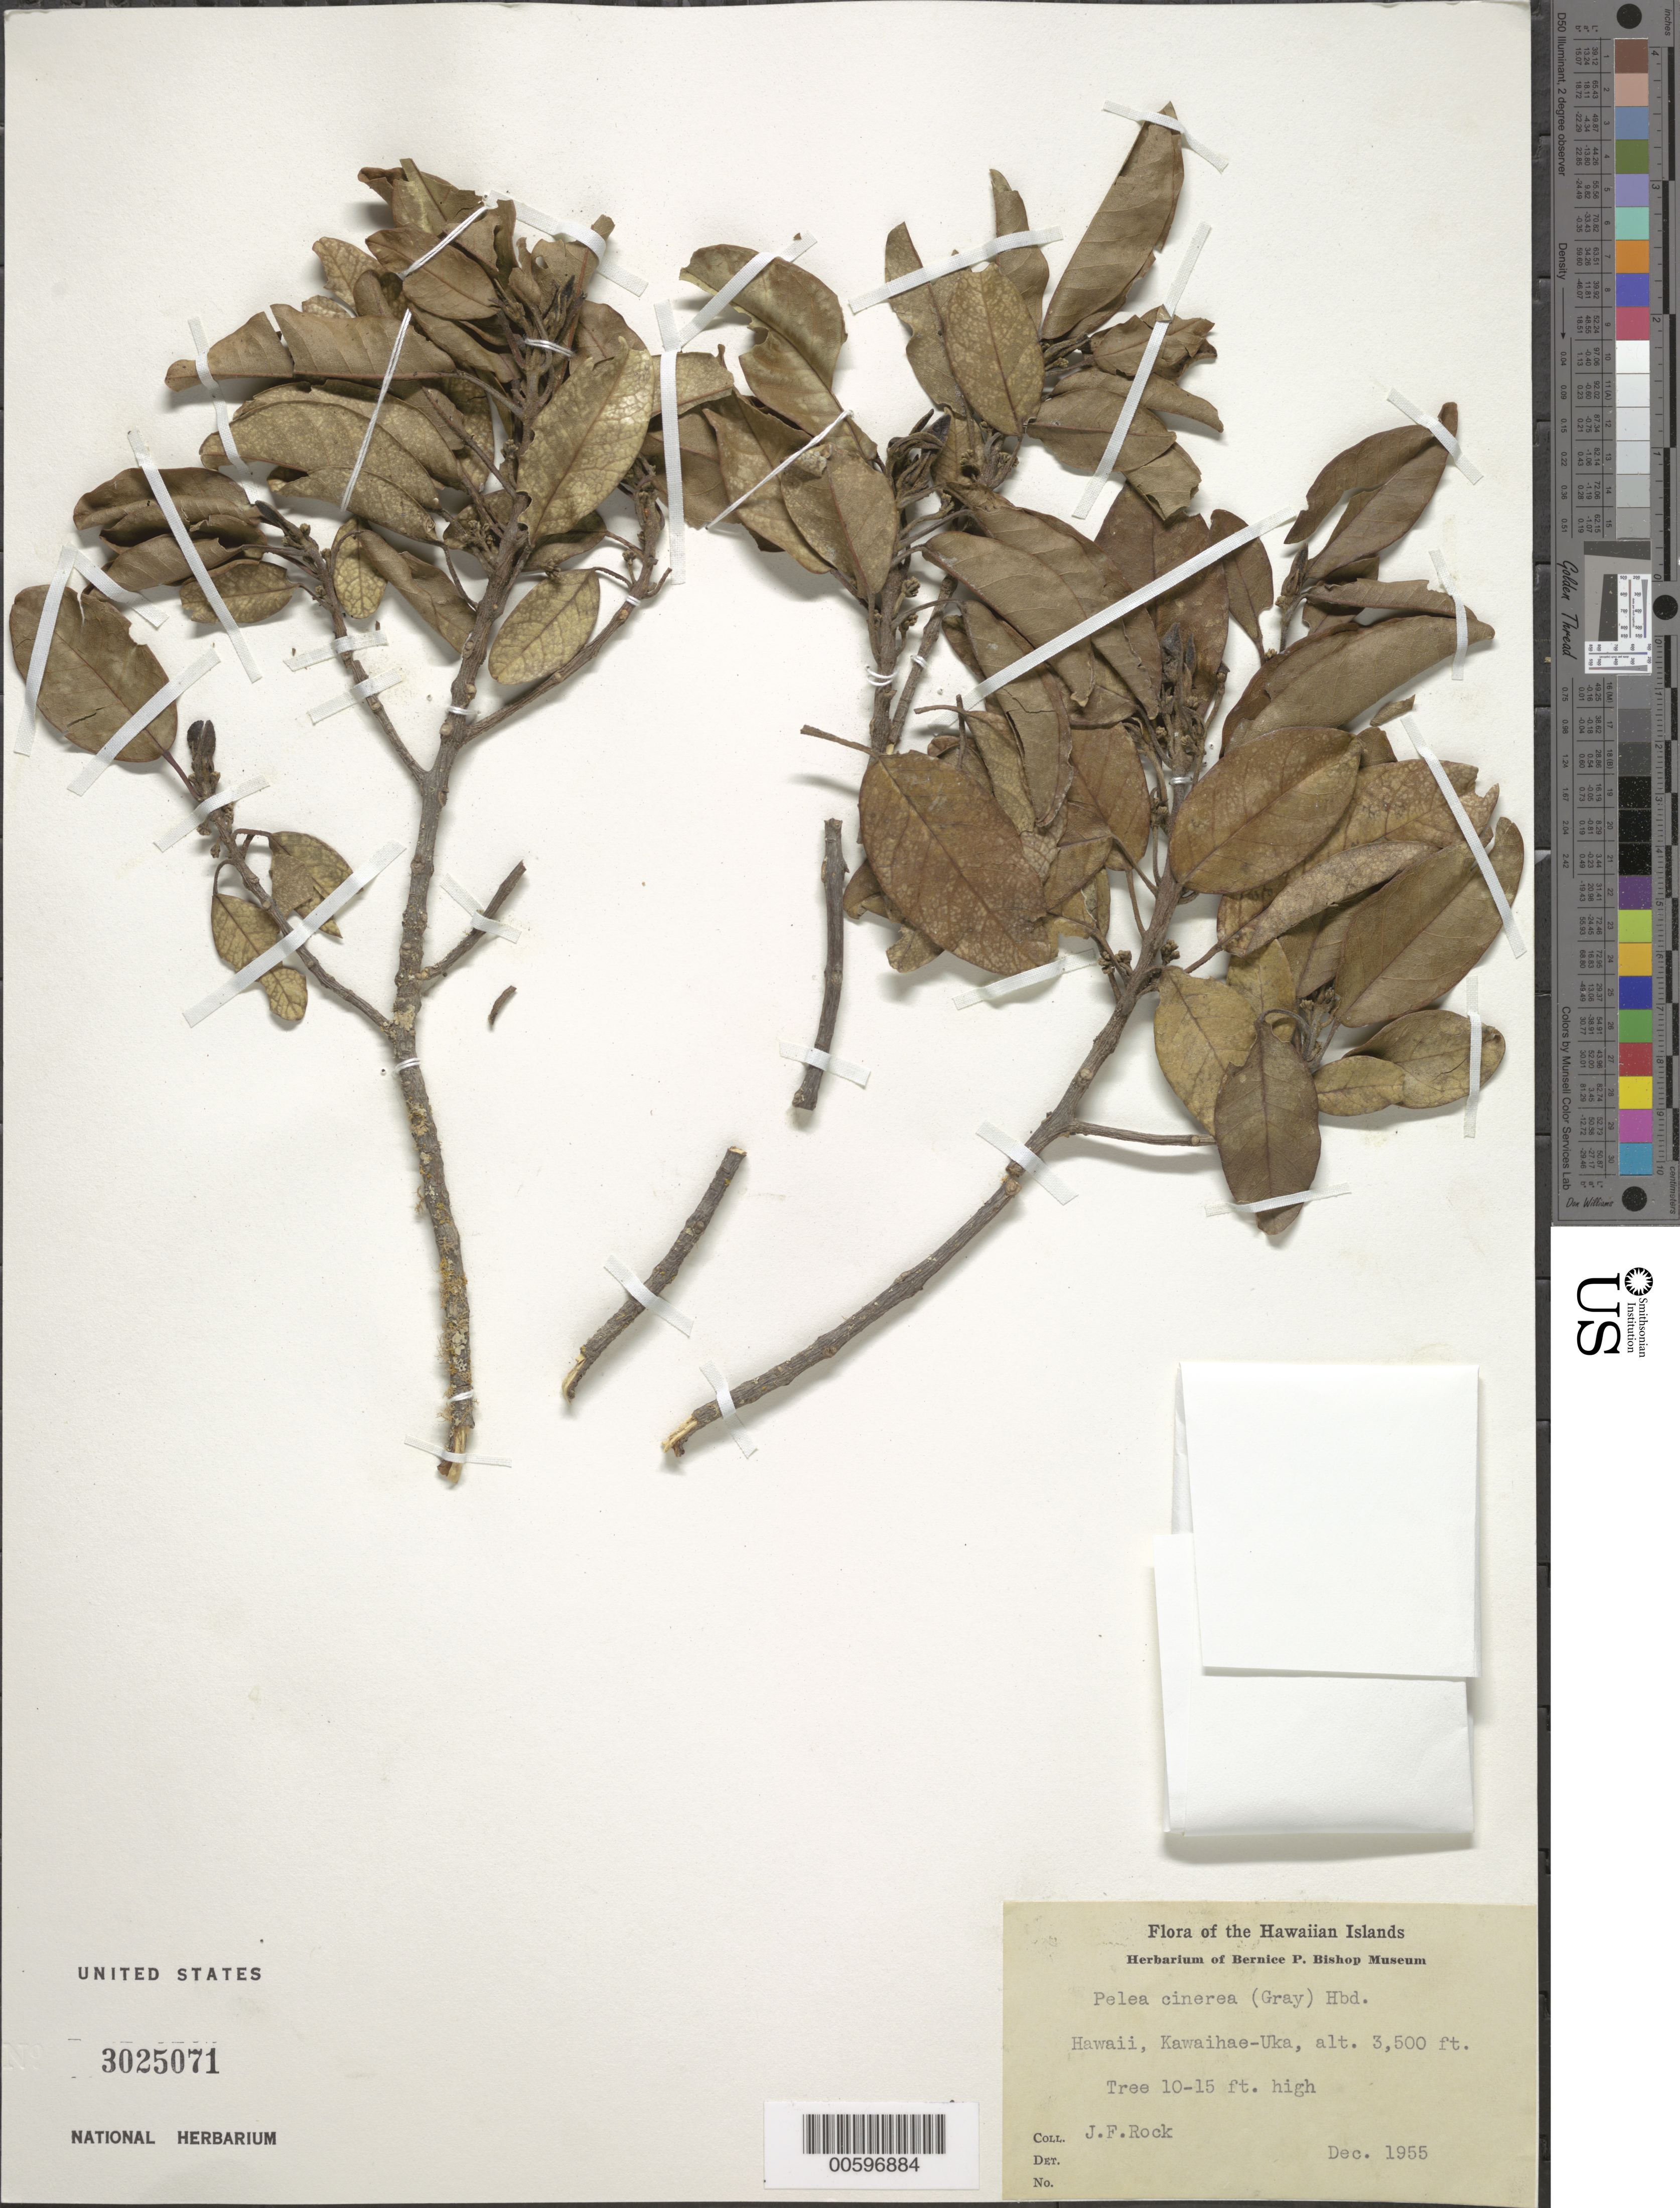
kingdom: Plantae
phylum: Tracheophyta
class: Magnoliopsida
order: Sapindales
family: Rutaceae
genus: Melicope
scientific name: Melicope cinerea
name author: A. Gray in Wilkes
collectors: J. F. Rock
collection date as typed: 0 Dec 1955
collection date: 1955-12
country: United States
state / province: Hawaii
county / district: Hawaii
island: Hawaii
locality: West Hawai'i, Kawaihae-Uka.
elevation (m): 1067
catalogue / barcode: US 3025071